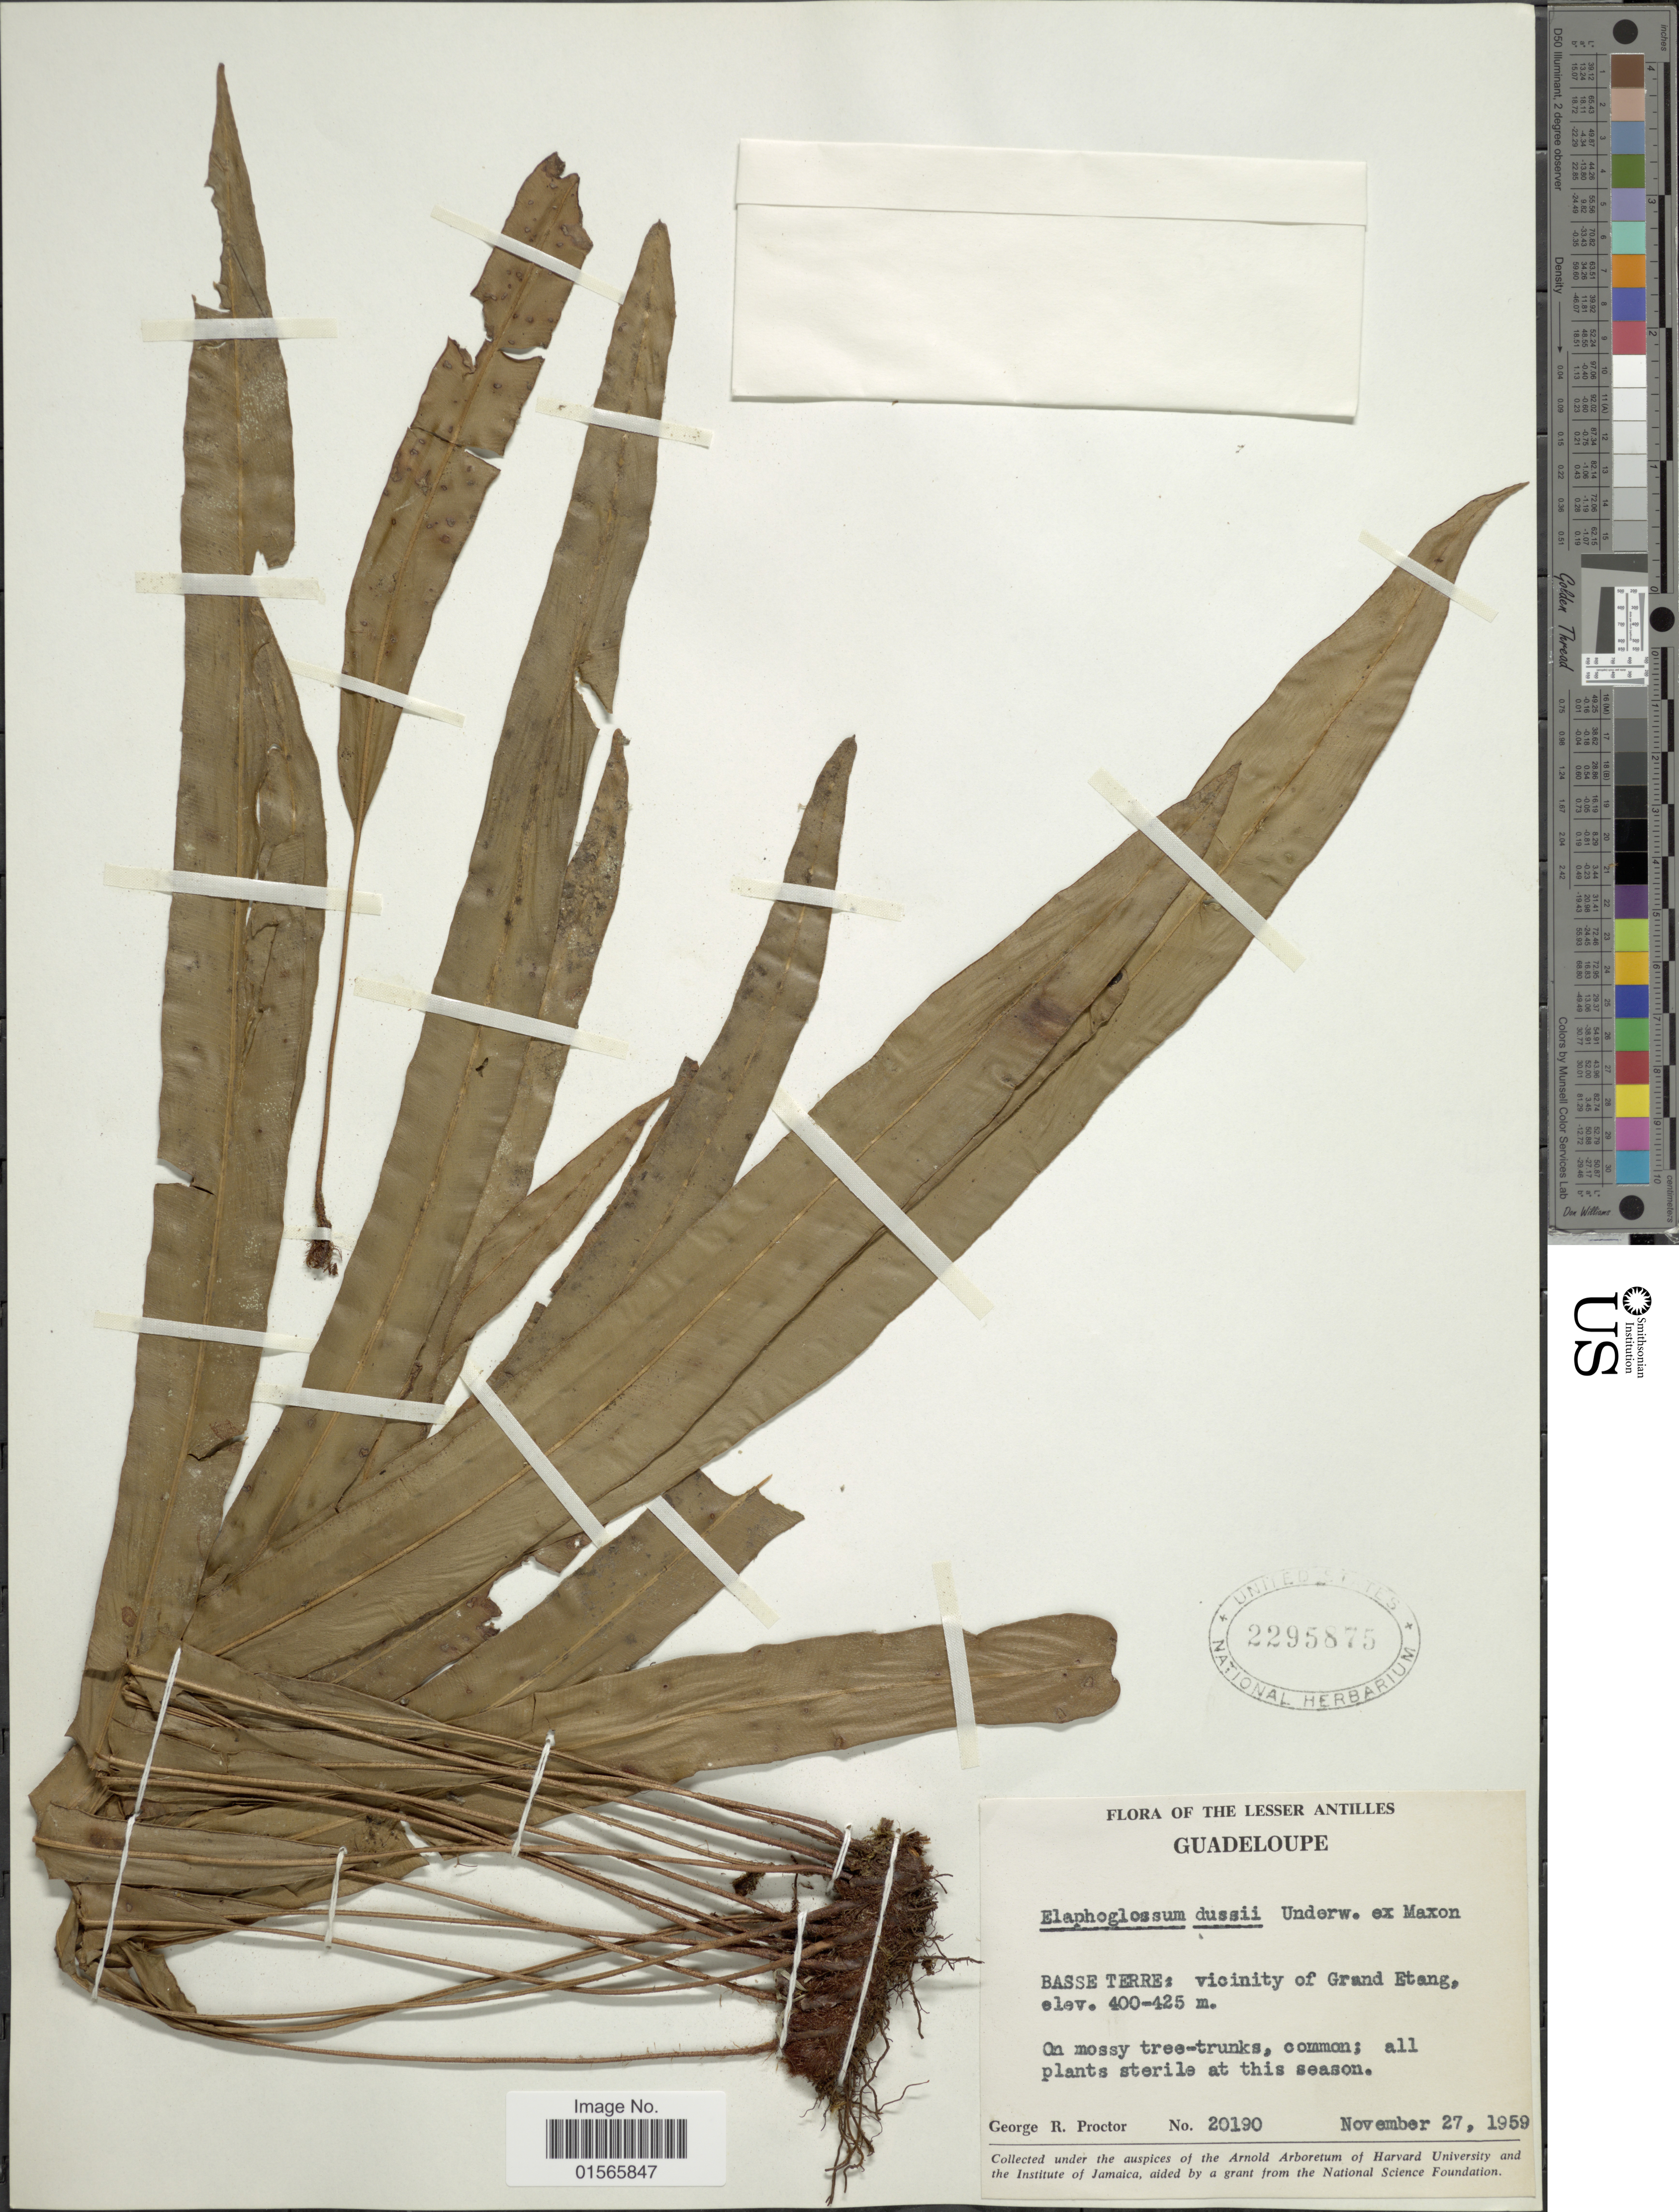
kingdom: Plantae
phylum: Tracheophyta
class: Polypodiopsida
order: Polypodiales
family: Dryopteridaceae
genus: Elaphoglossum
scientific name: Elaphoglossum petiolatum var. dussii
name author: (Underw. ex Maxon) Proctor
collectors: G. R. Proctor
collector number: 20190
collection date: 1959-11-27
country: Guadeloupe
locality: The Lesser Antilles, Guadeloupe, Basse Terre: vicinity of Grand Etang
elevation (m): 400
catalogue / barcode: US 2295875